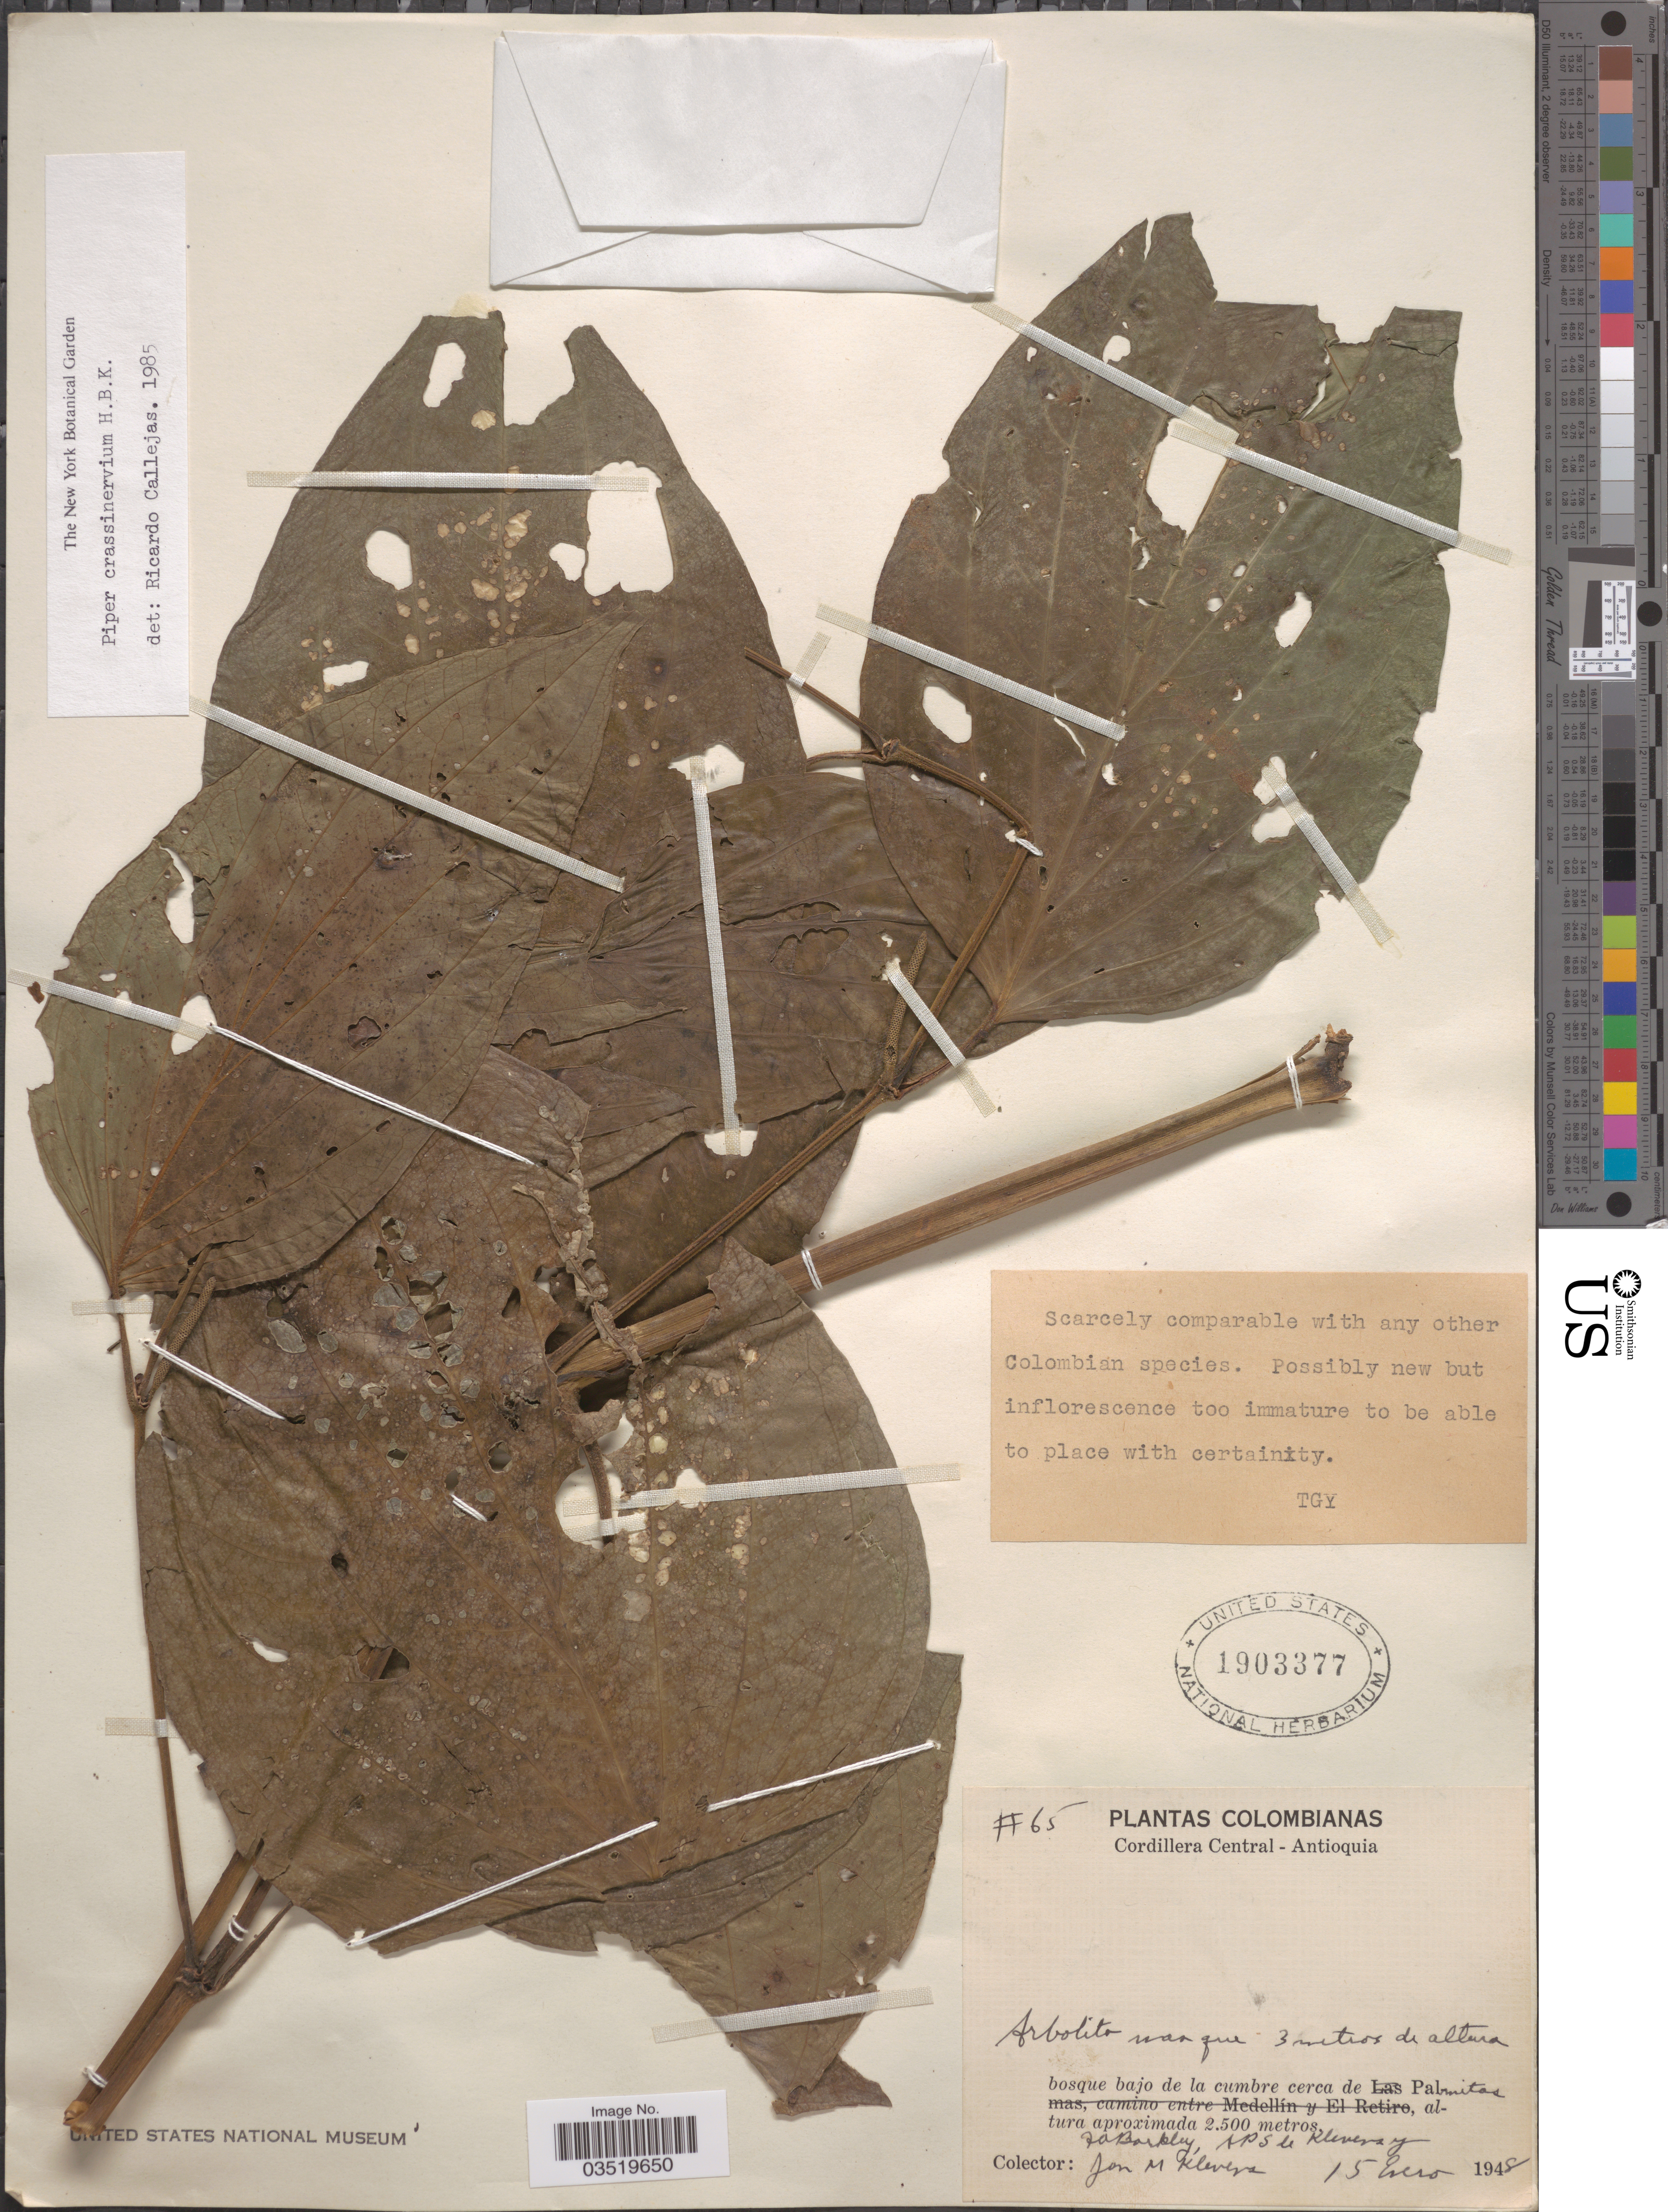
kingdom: Plantae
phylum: Tracheophyta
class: Magnoliopsida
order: Piperales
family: Piperaceae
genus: Piper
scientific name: Piper crassinervium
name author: Kunth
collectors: F. A. Barkley, A. Klevens & J. Klevens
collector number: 65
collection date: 1948-01-15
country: Colombia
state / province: Antioquia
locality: Cordillera Central. Bosque bajo de la cumbre cerca de Palmitas.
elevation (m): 2500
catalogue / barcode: US 1903377